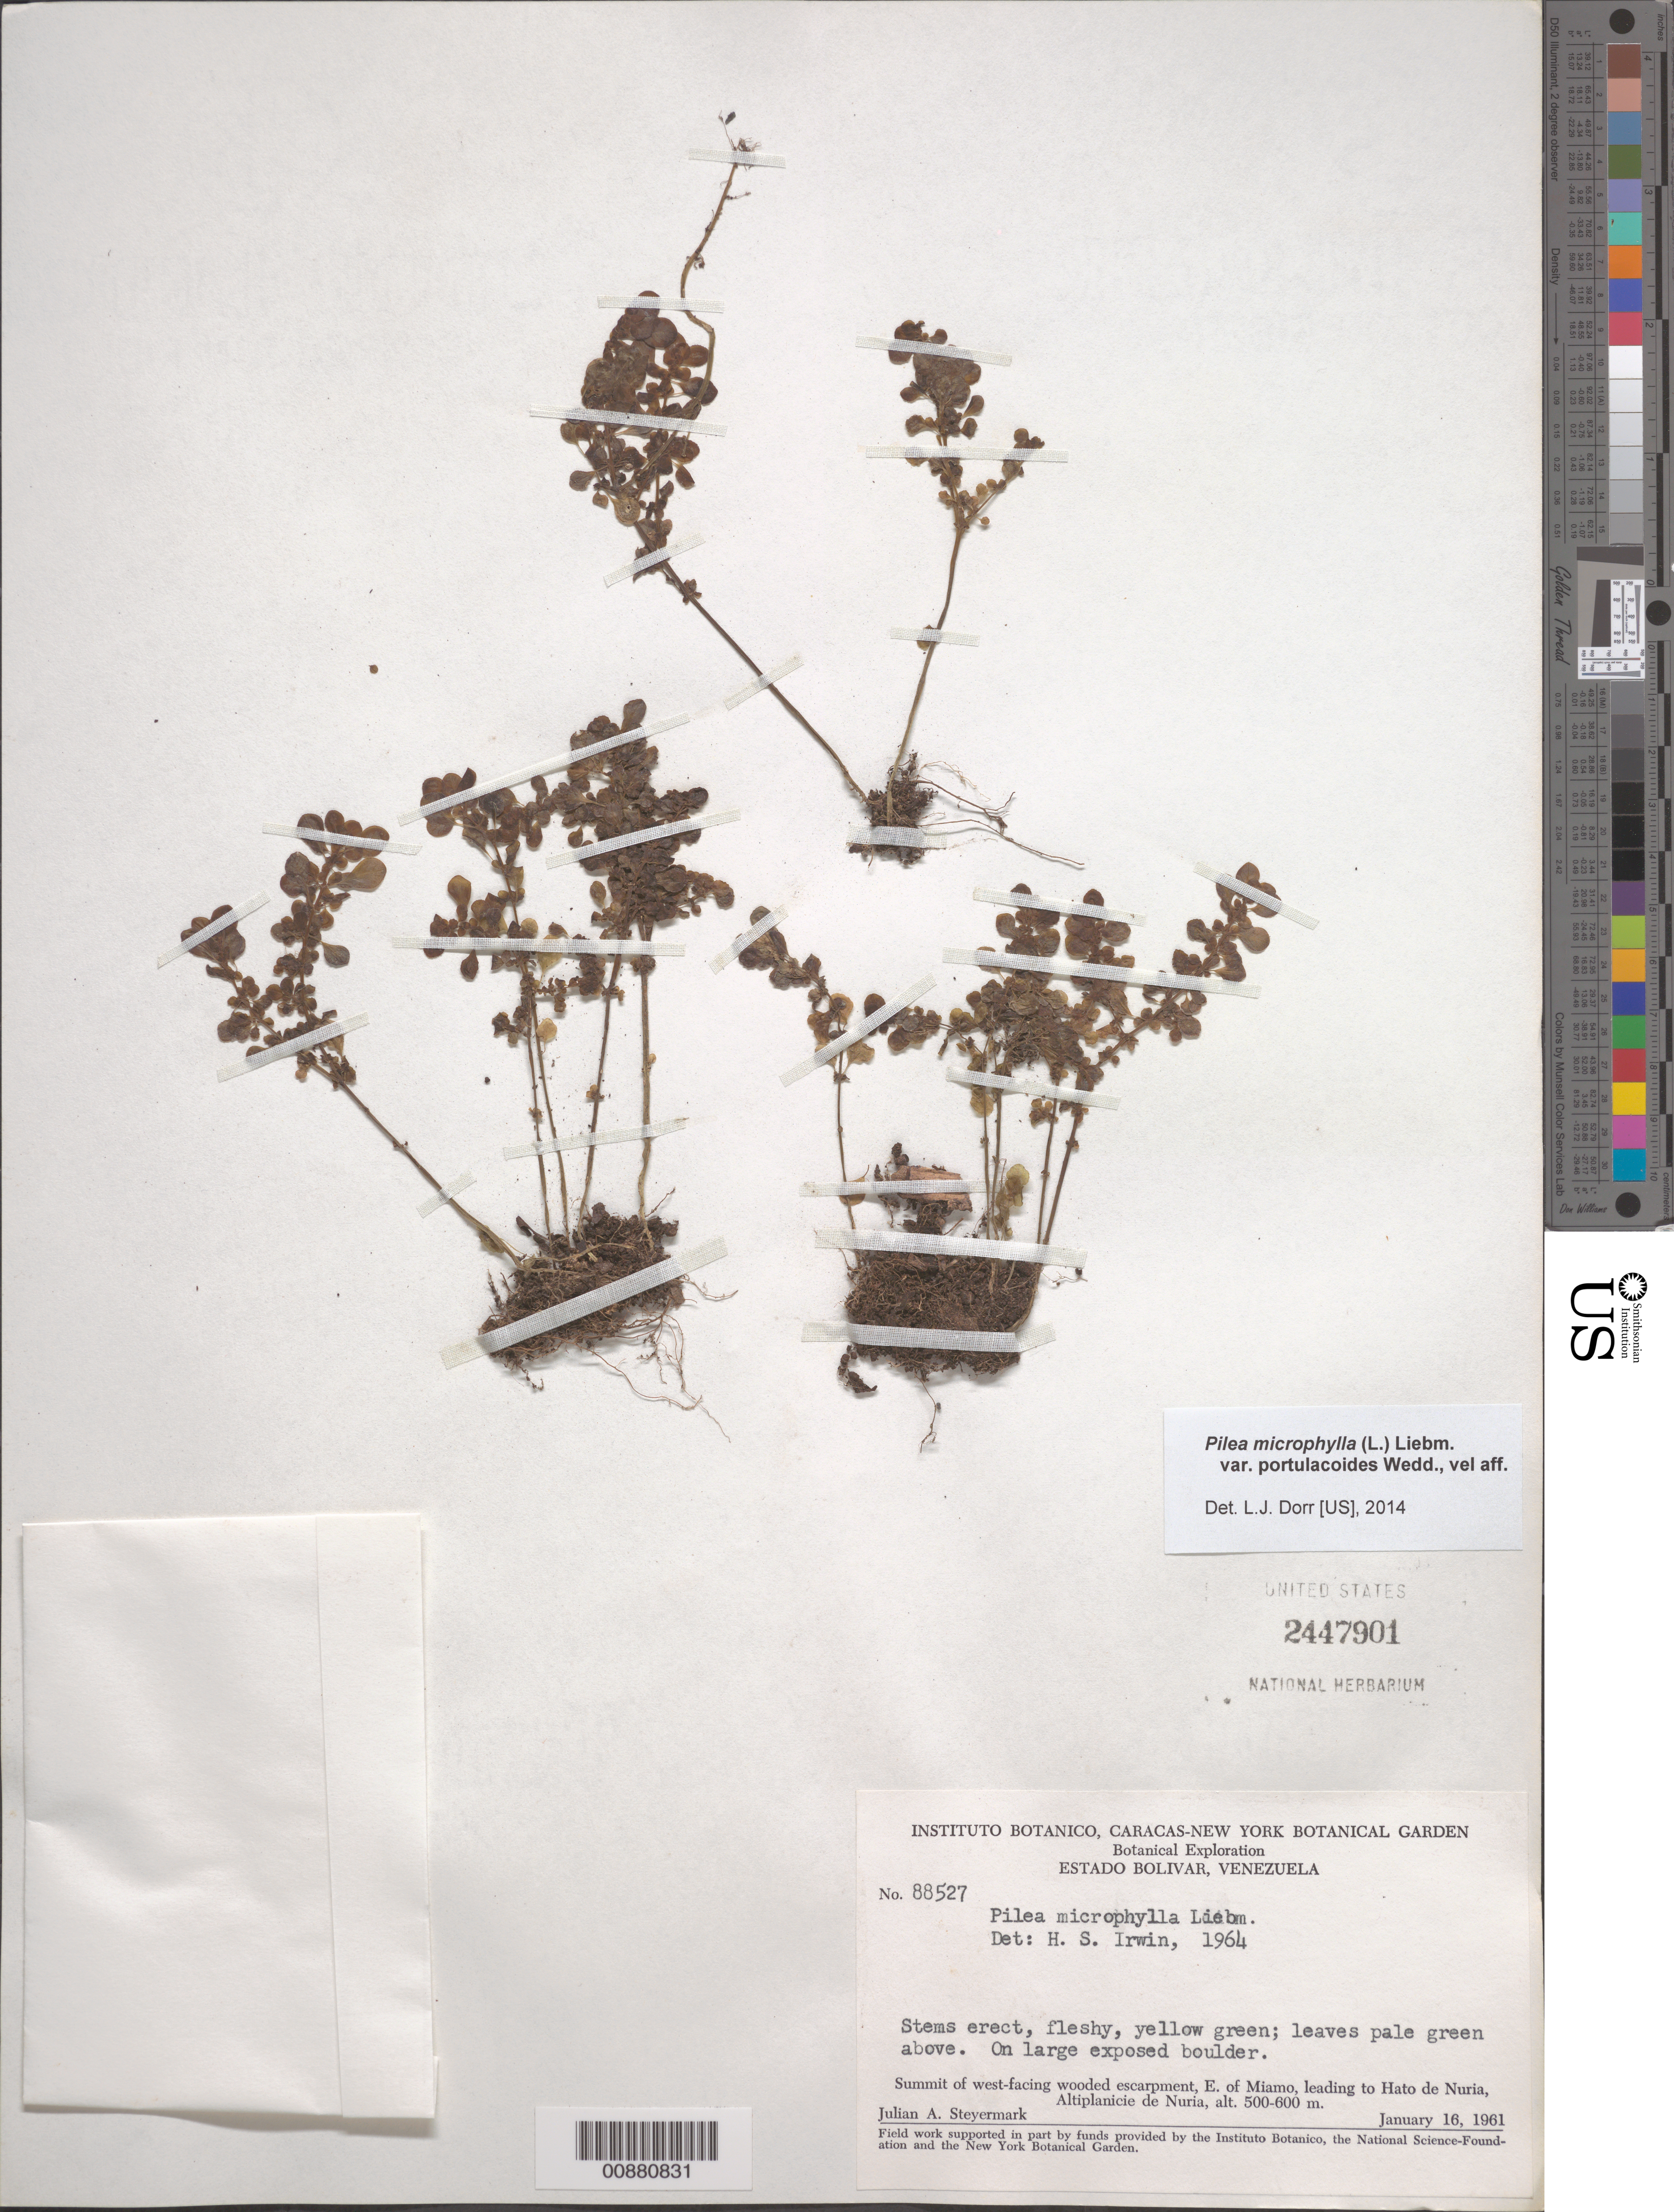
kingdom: Plantae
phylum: Tracheophyta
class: Magnoliopsida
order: Rosales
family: Urticaceae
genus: Pilea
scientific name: Pilea microphylla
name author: (L.) Liebm.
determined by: Irwin, Howard S.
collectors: J. Steyermark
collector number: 88527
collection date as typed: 16-Jan-61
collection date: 1961-01-16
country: Venezuela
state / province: Bolívar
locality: Miamo, E of, leading to Hato de Nuria, Altiplanicie de Nuria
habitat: Large exposed boulder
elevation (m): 500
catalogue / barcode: US 2447901